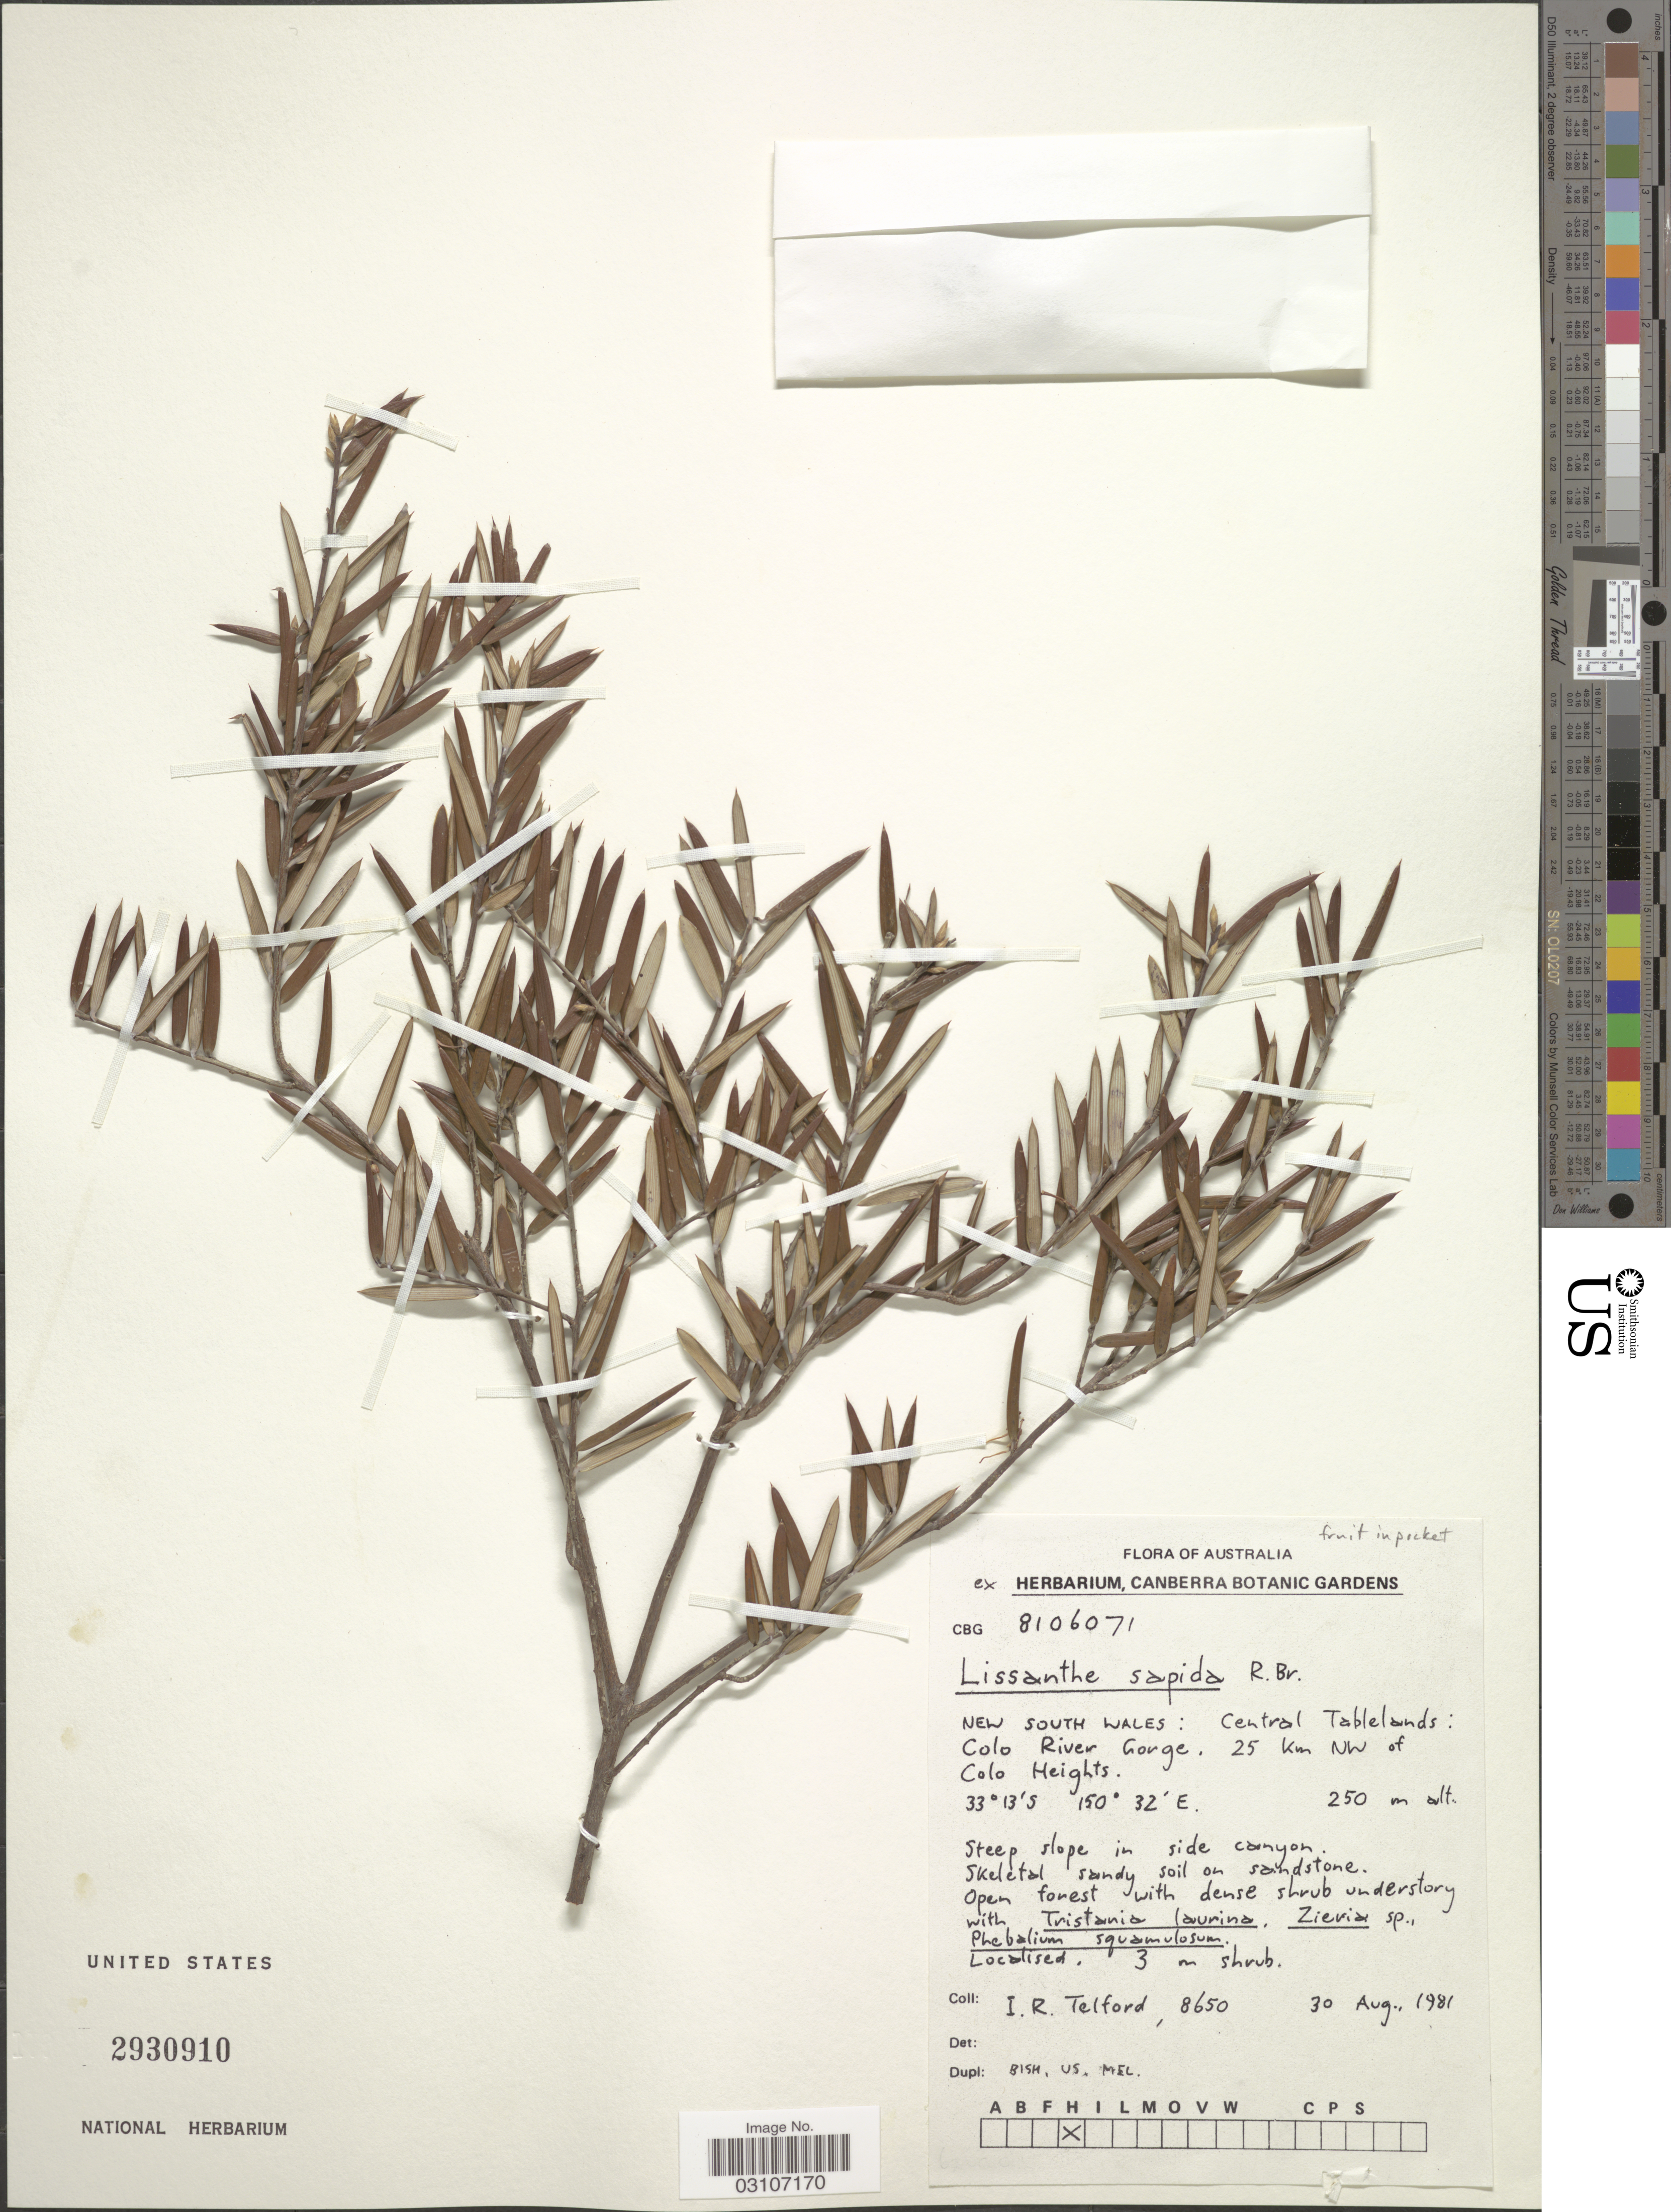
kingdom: Plantae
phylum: Tracheophyta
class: Magnoliopsida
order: Ericales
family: Ericaceae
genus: Lissanthe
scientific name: Lissanthe sapida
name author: R. Br.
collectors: I. R. Telford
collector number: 8650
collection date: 1981-08-30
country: Australia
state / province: New South Wales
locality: Central Tablelands: Colo River Gorge. 25 km NW of Colo Heights.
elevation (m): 250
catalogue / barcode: US 2930910